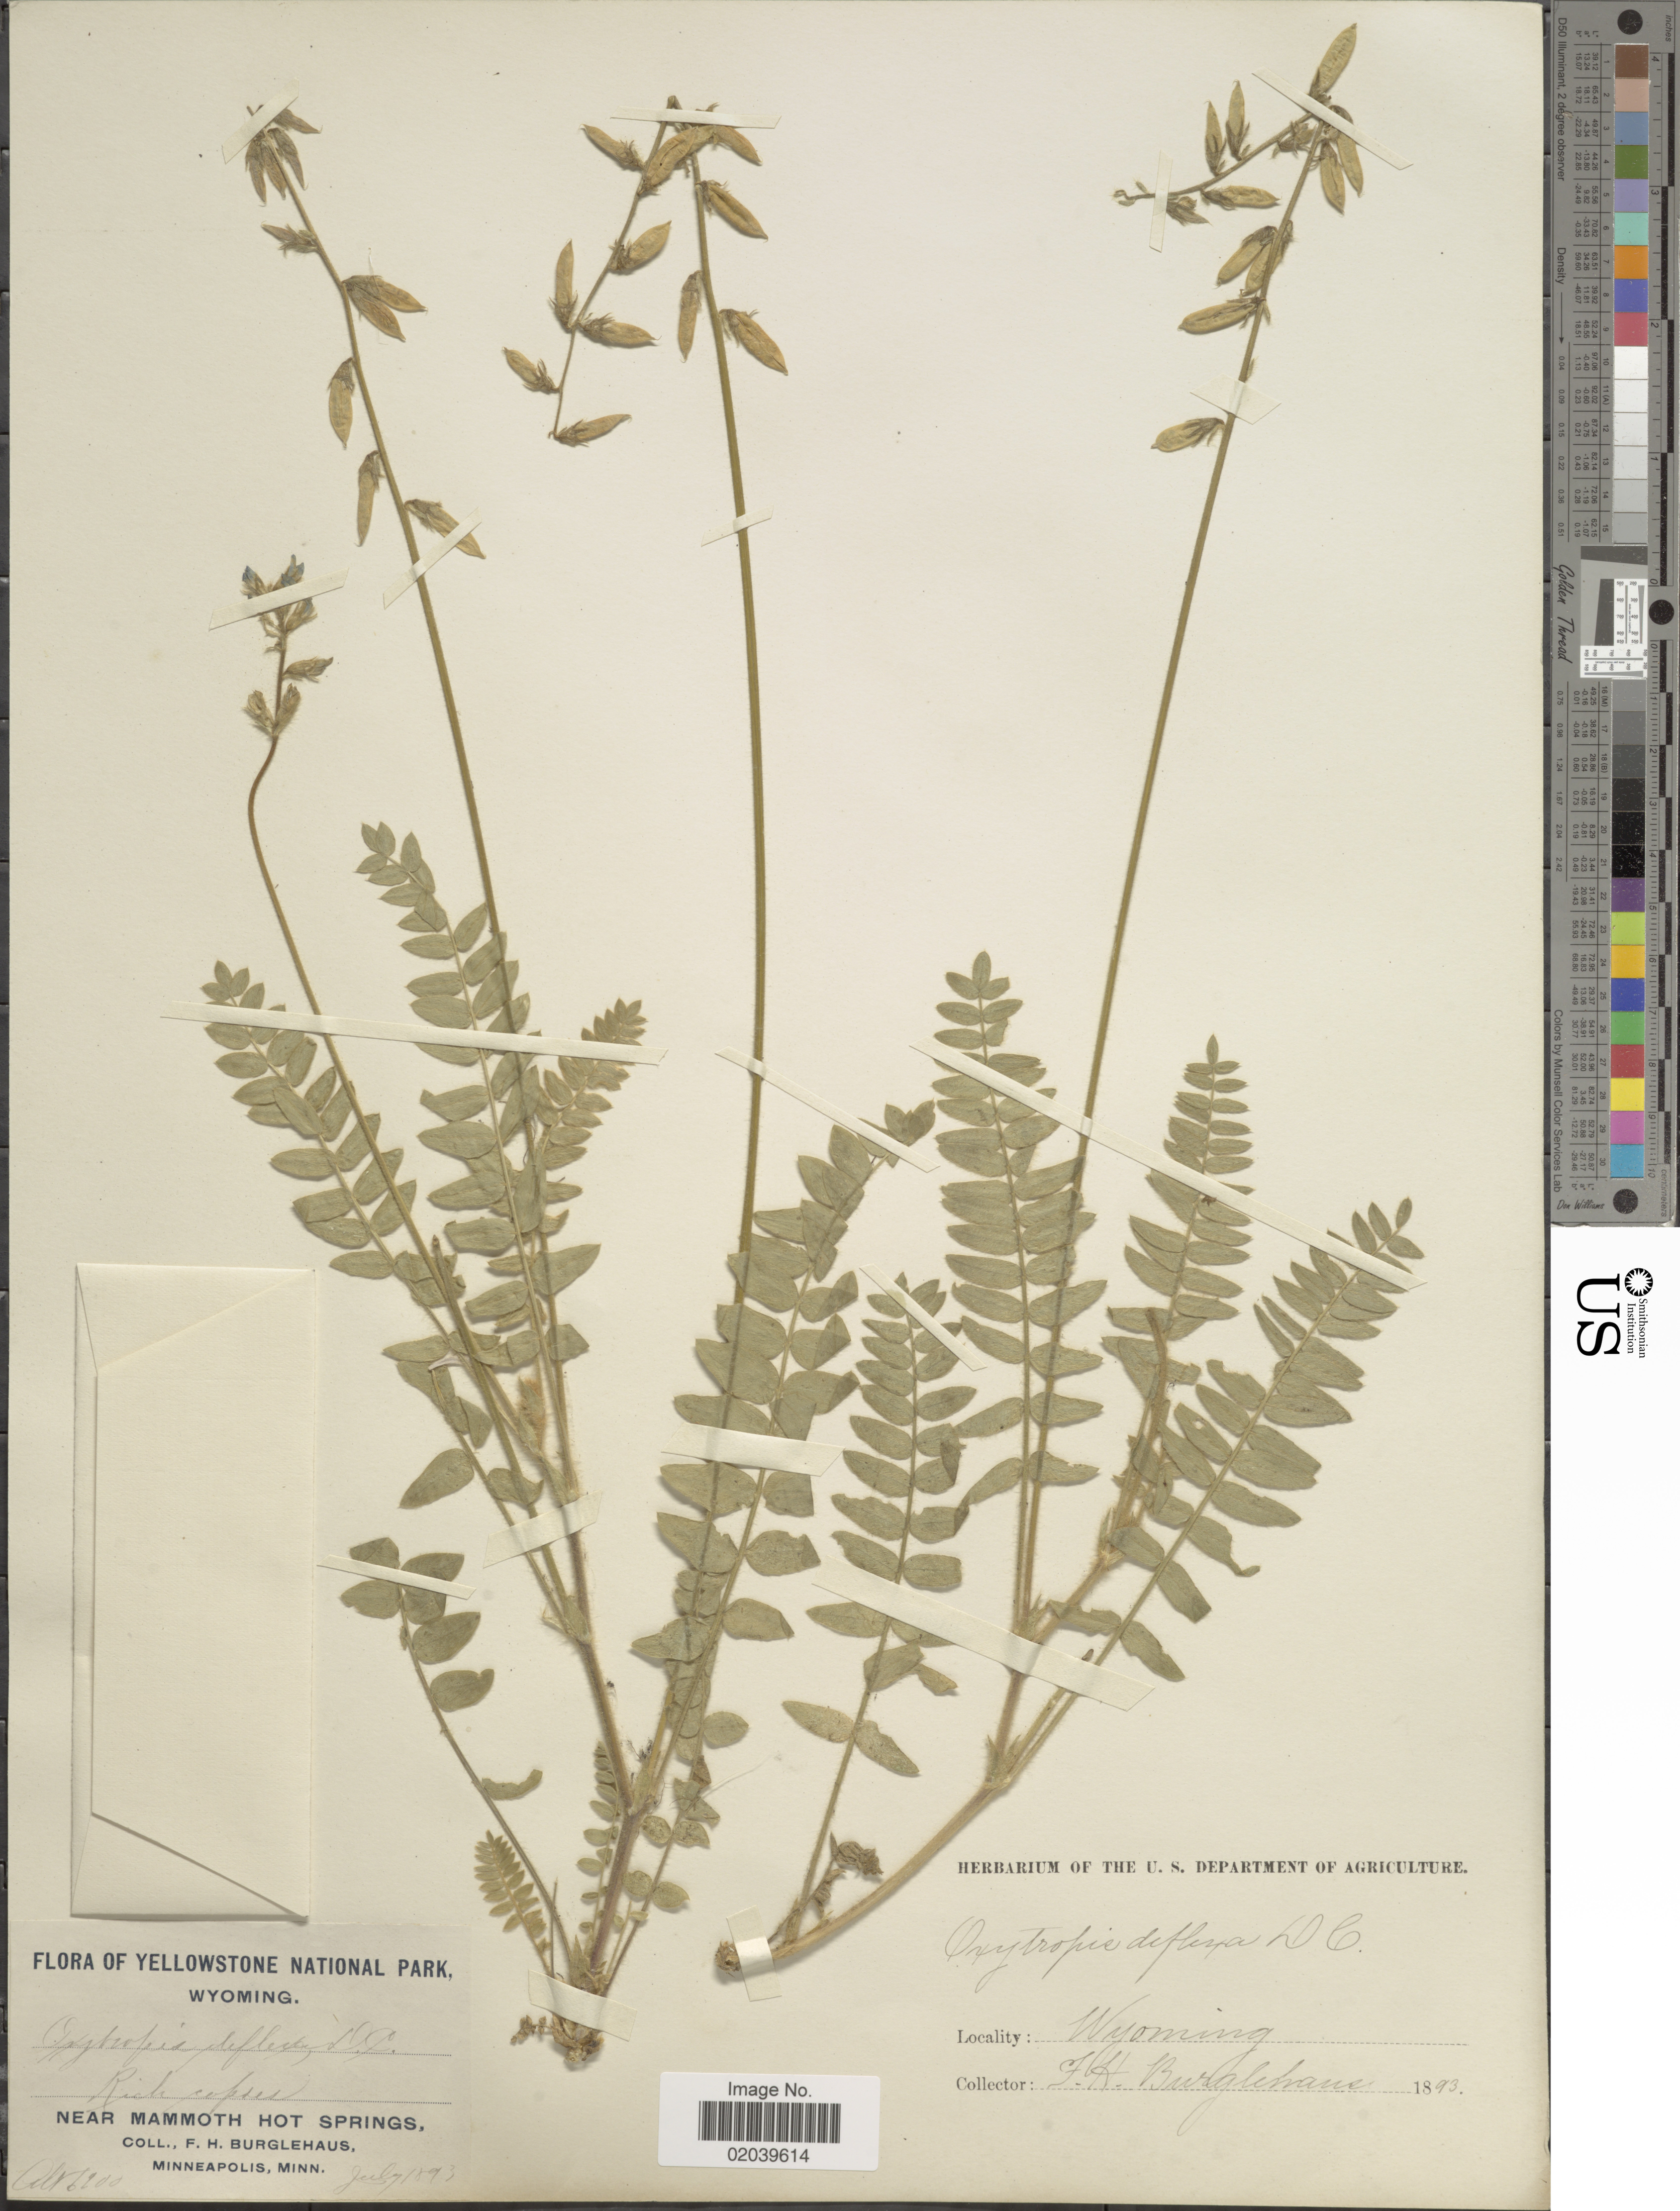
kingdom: Plantae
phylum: Tracheophyta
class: Magnoliopsida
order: Fabales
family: Fabaceae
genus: Oxytropis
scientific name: Oxytropis deflexa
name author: (Pall.) DC.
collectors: F. Burglehaus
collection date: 1893-07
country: United States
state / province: Wyoming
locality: Yellowstone National Park, Near Mammoth Hot Springs